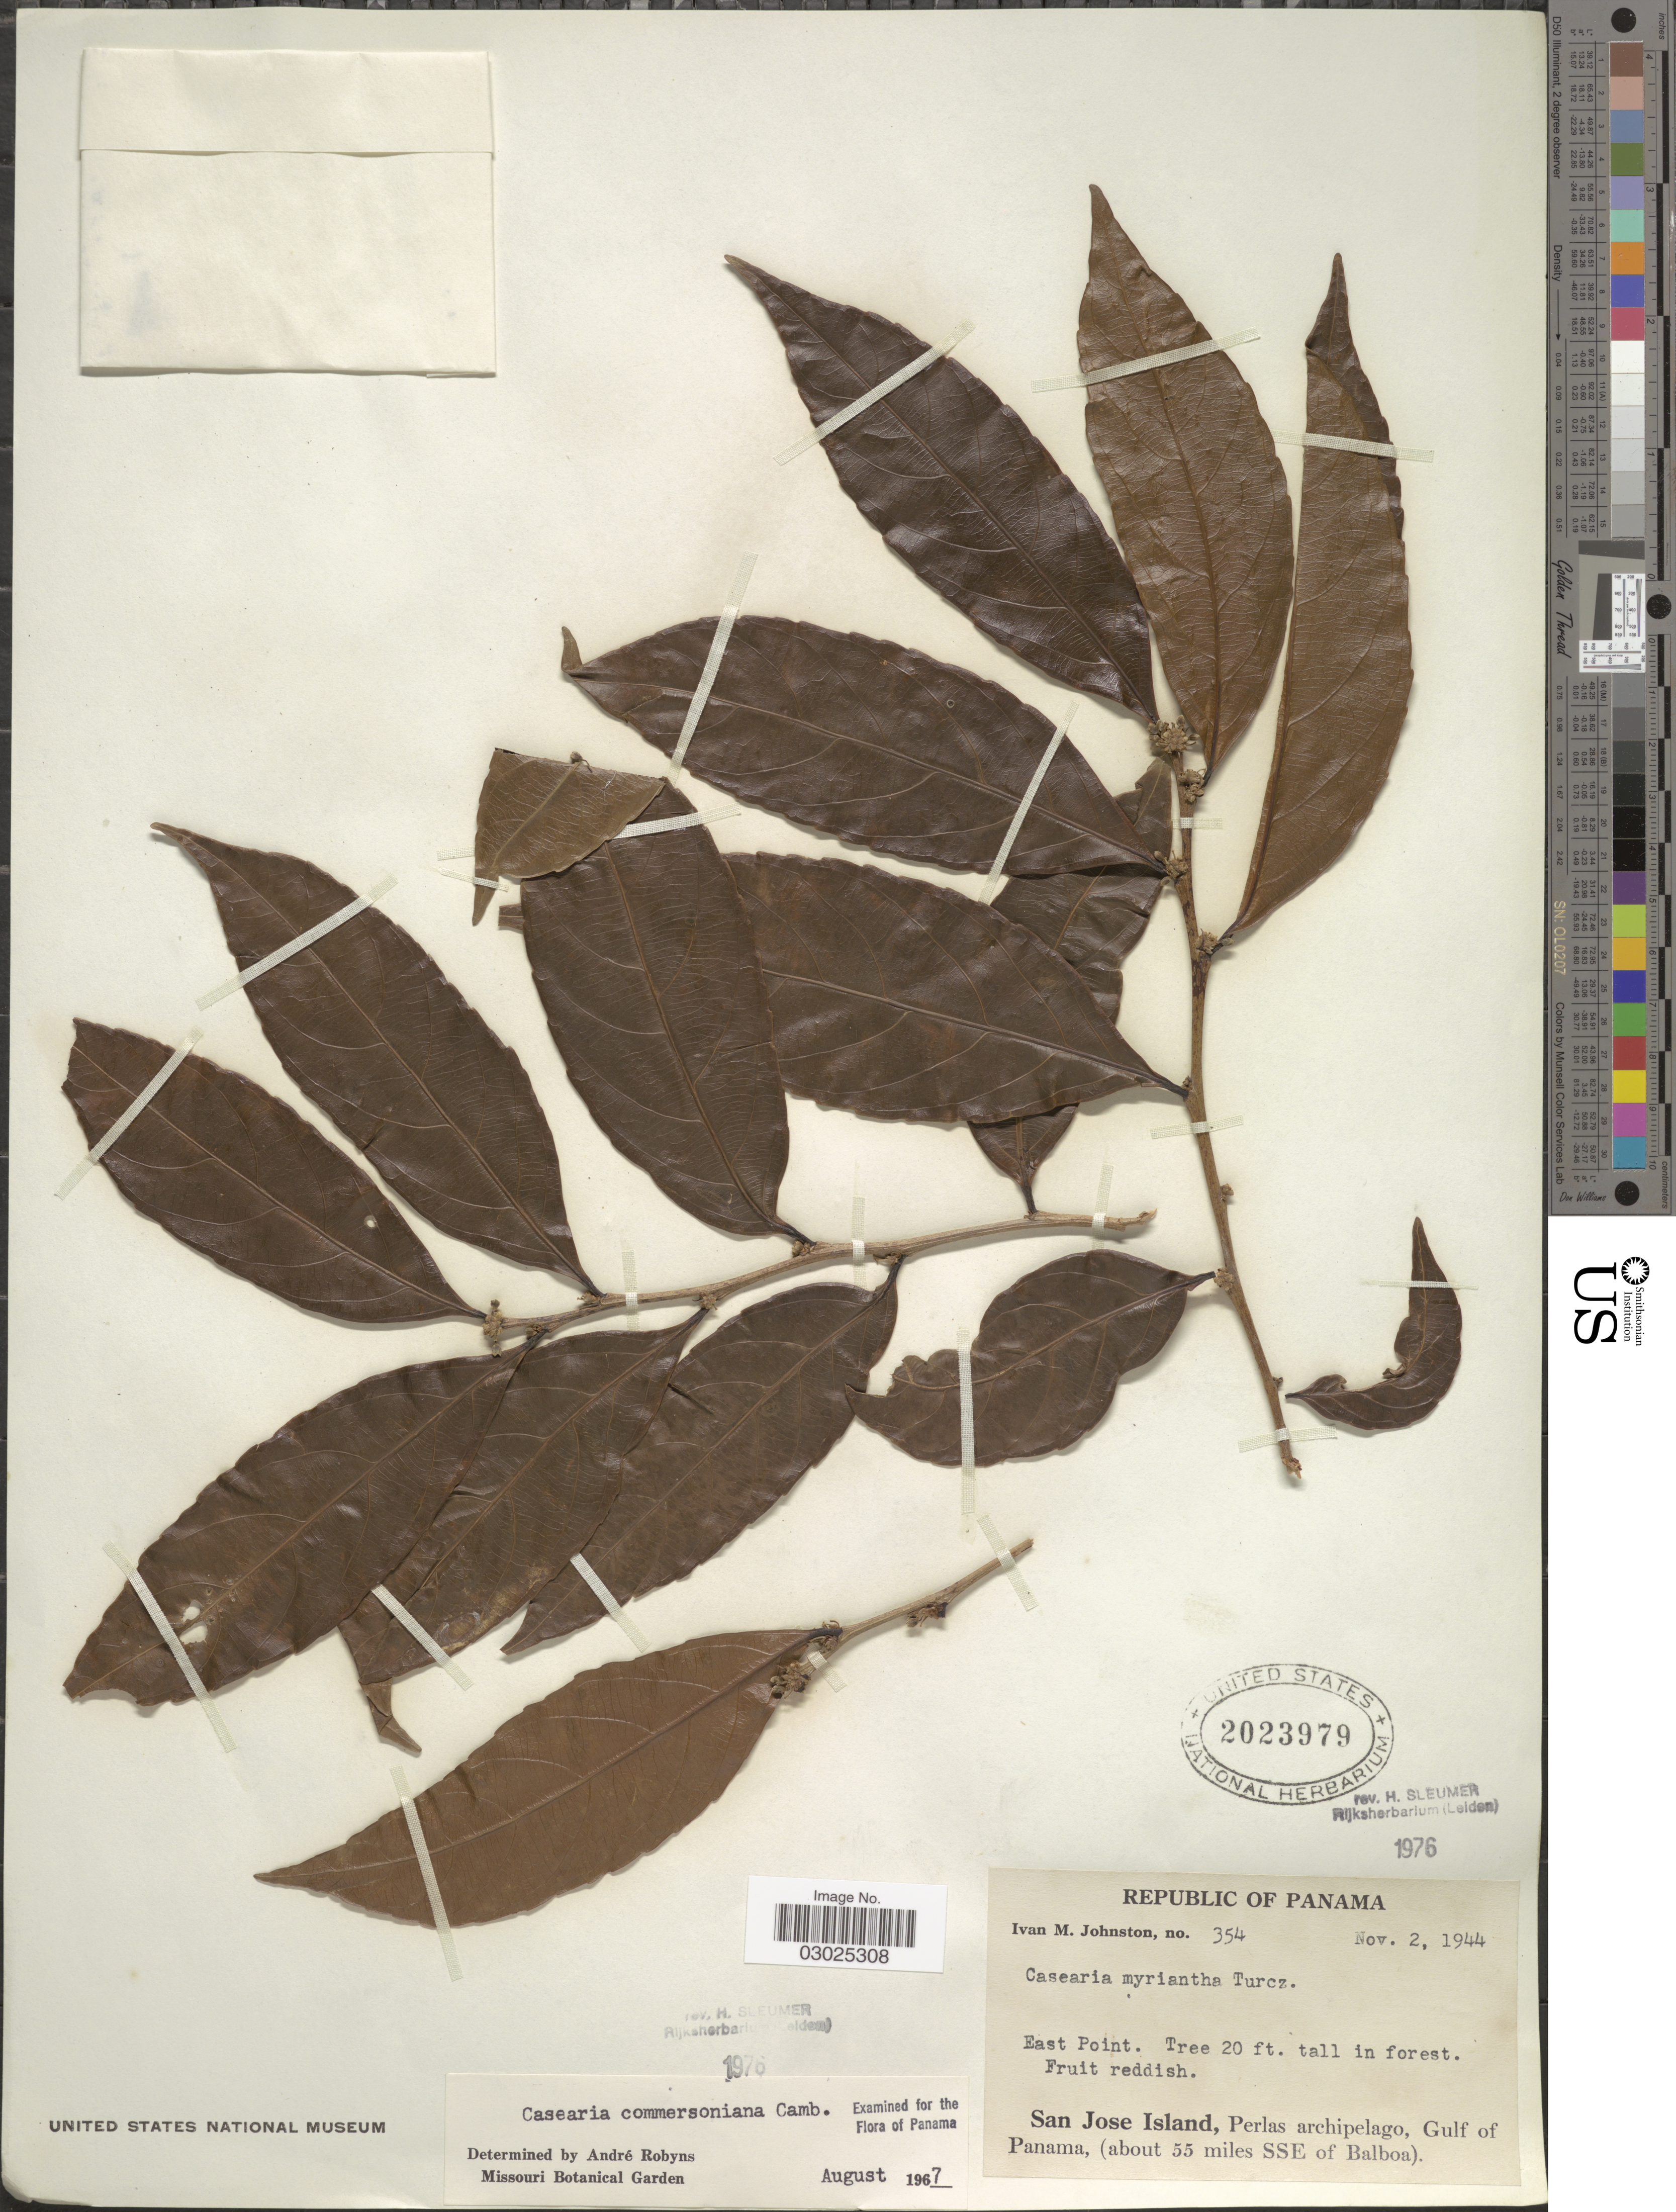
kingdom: Plantae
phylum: Tracheophyta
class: Magnoliopsida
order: Malpighiales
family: Salicaceae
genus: Piparea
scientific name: Piparea dentata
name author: Aubl.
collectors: I.M. Johnston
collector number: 354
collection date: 1944-11-02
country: Panama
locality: East Point. San Jose Island, Perlas archipelago, Gulf of Panama, (about 55 miles SSE of Balboa).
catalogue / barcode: US 2023979